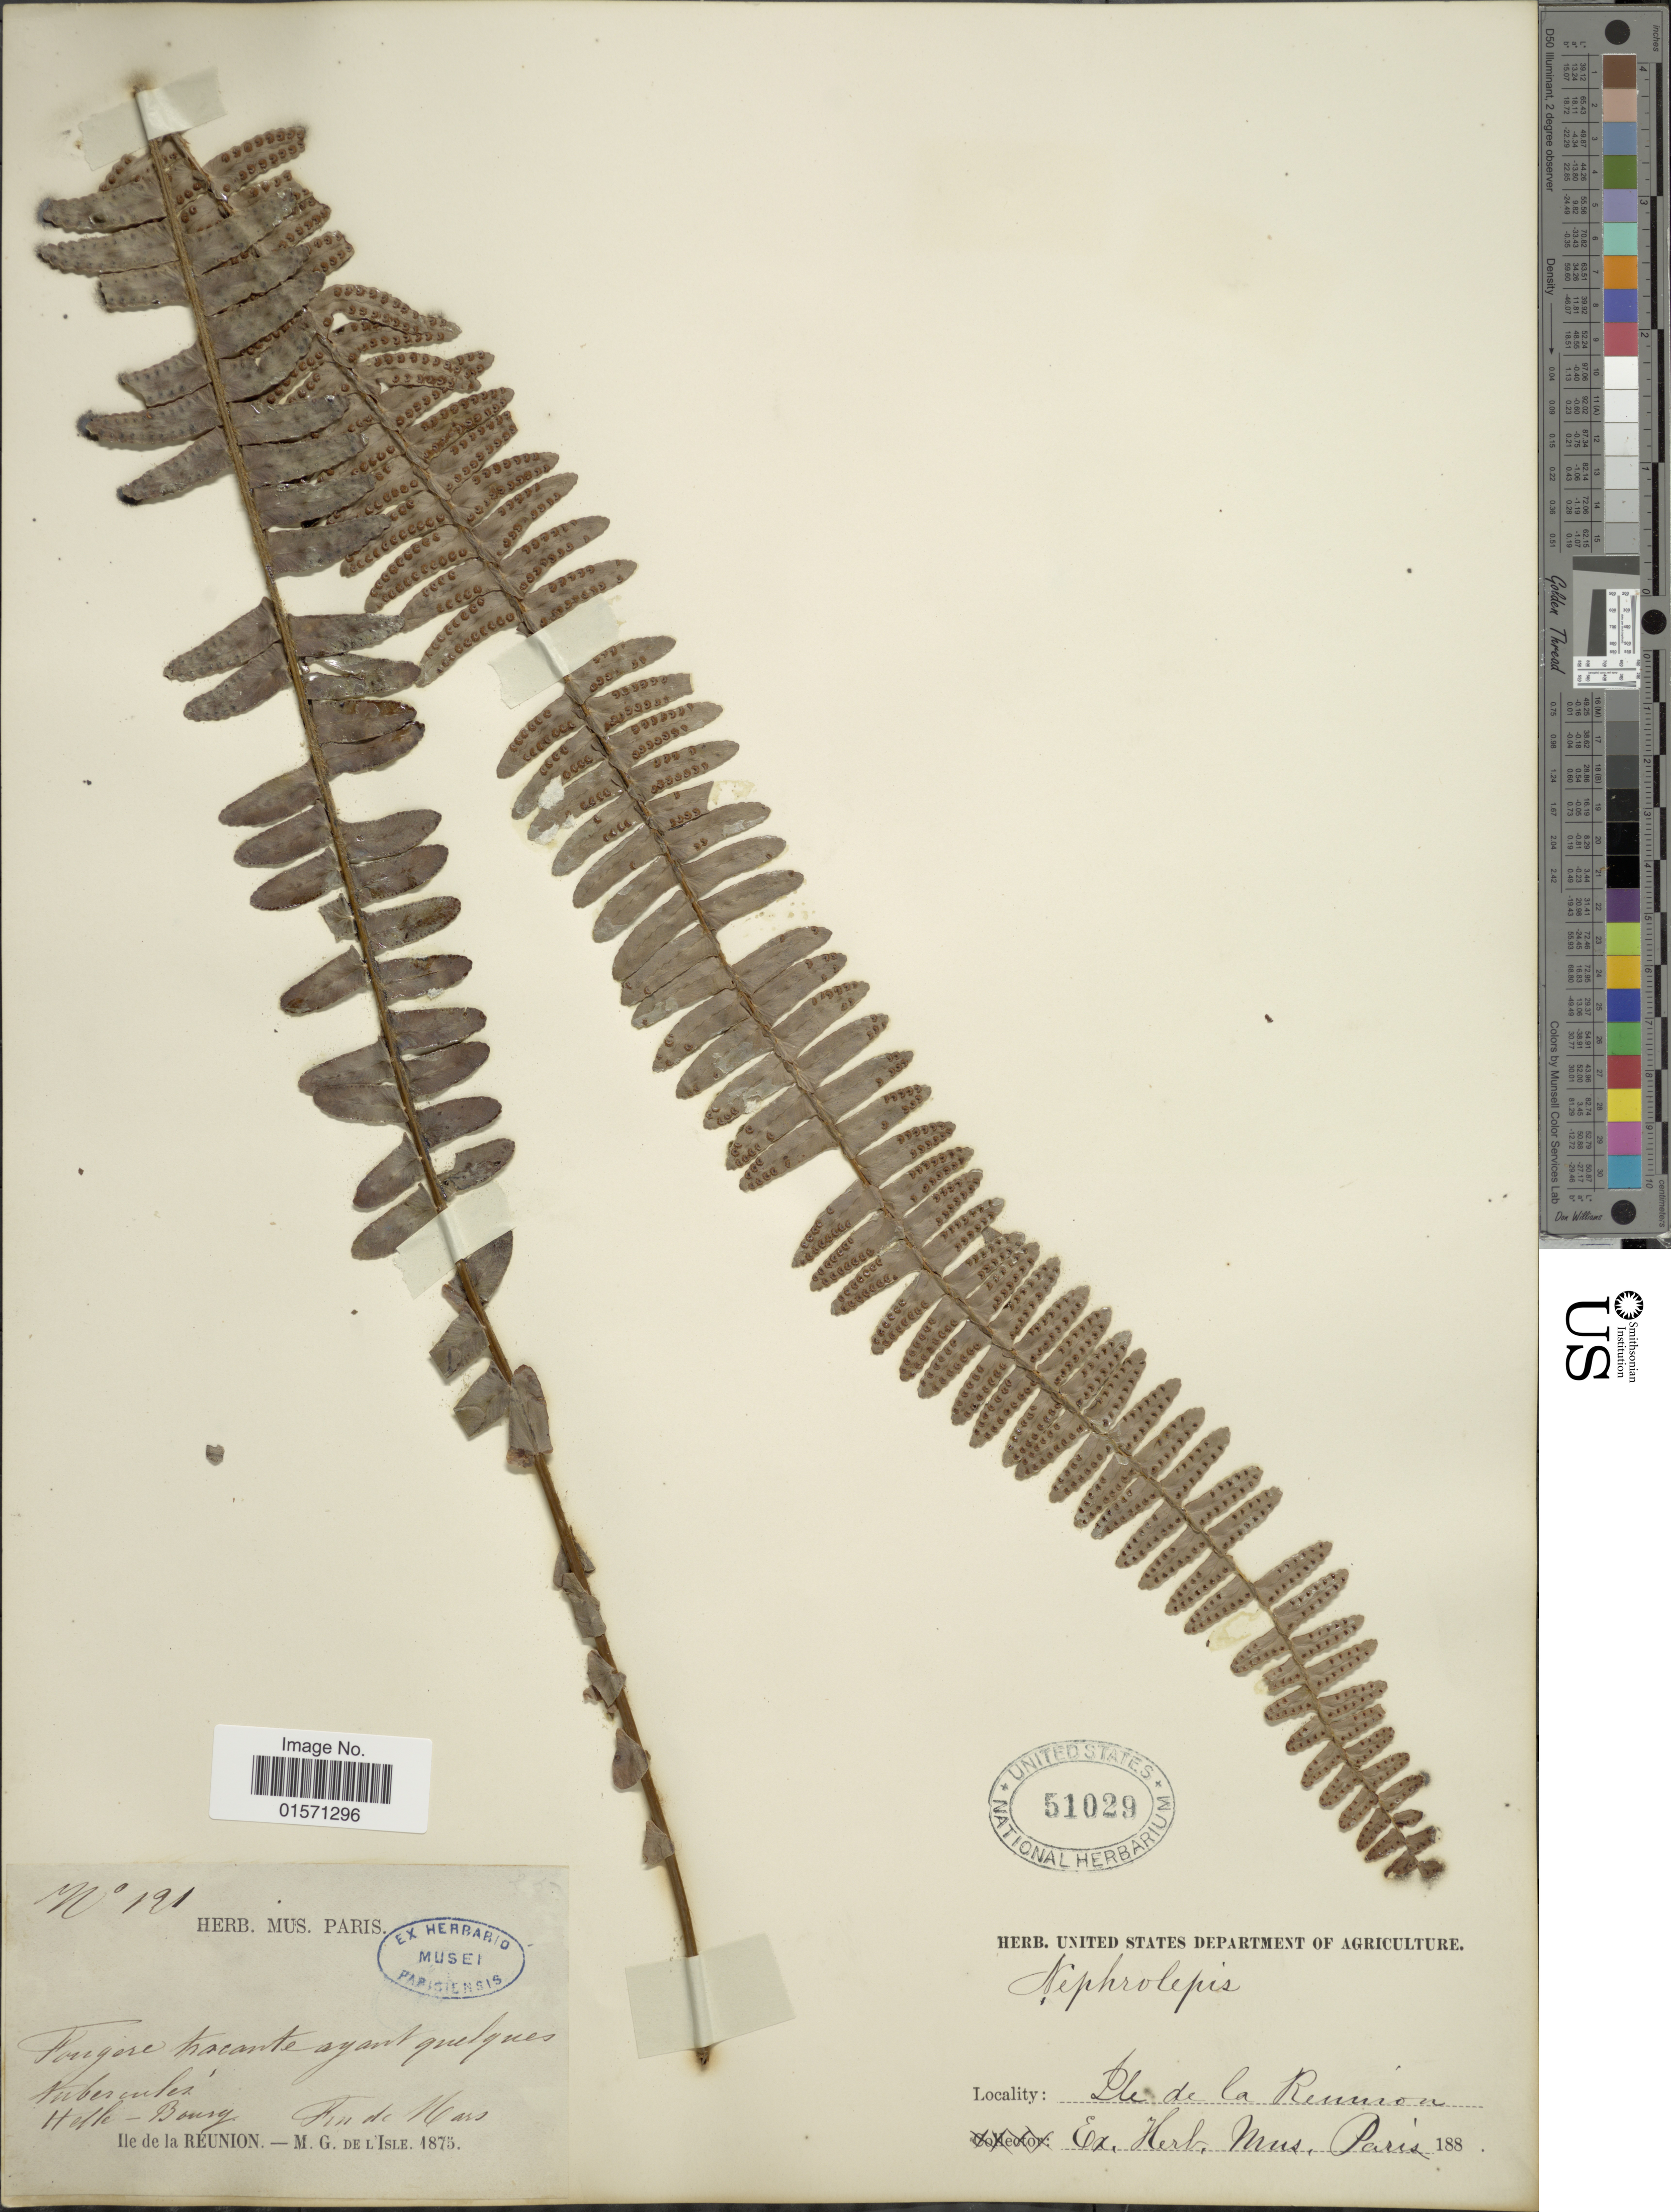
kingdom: Plantae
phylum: Tracheophyta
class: Polypodiopsida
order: Polypodiales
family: Nephrolepidaceae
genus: Nephrolepis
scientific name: Nephrolepis tuberosa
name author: (Willd.) C. Presl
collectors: M. de L'Isle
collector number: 191*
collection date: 1875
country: Reunion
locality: Helle - Bourg. Fin de Mars. Ile de la Reunion [interpreted]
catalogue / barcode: US 51029